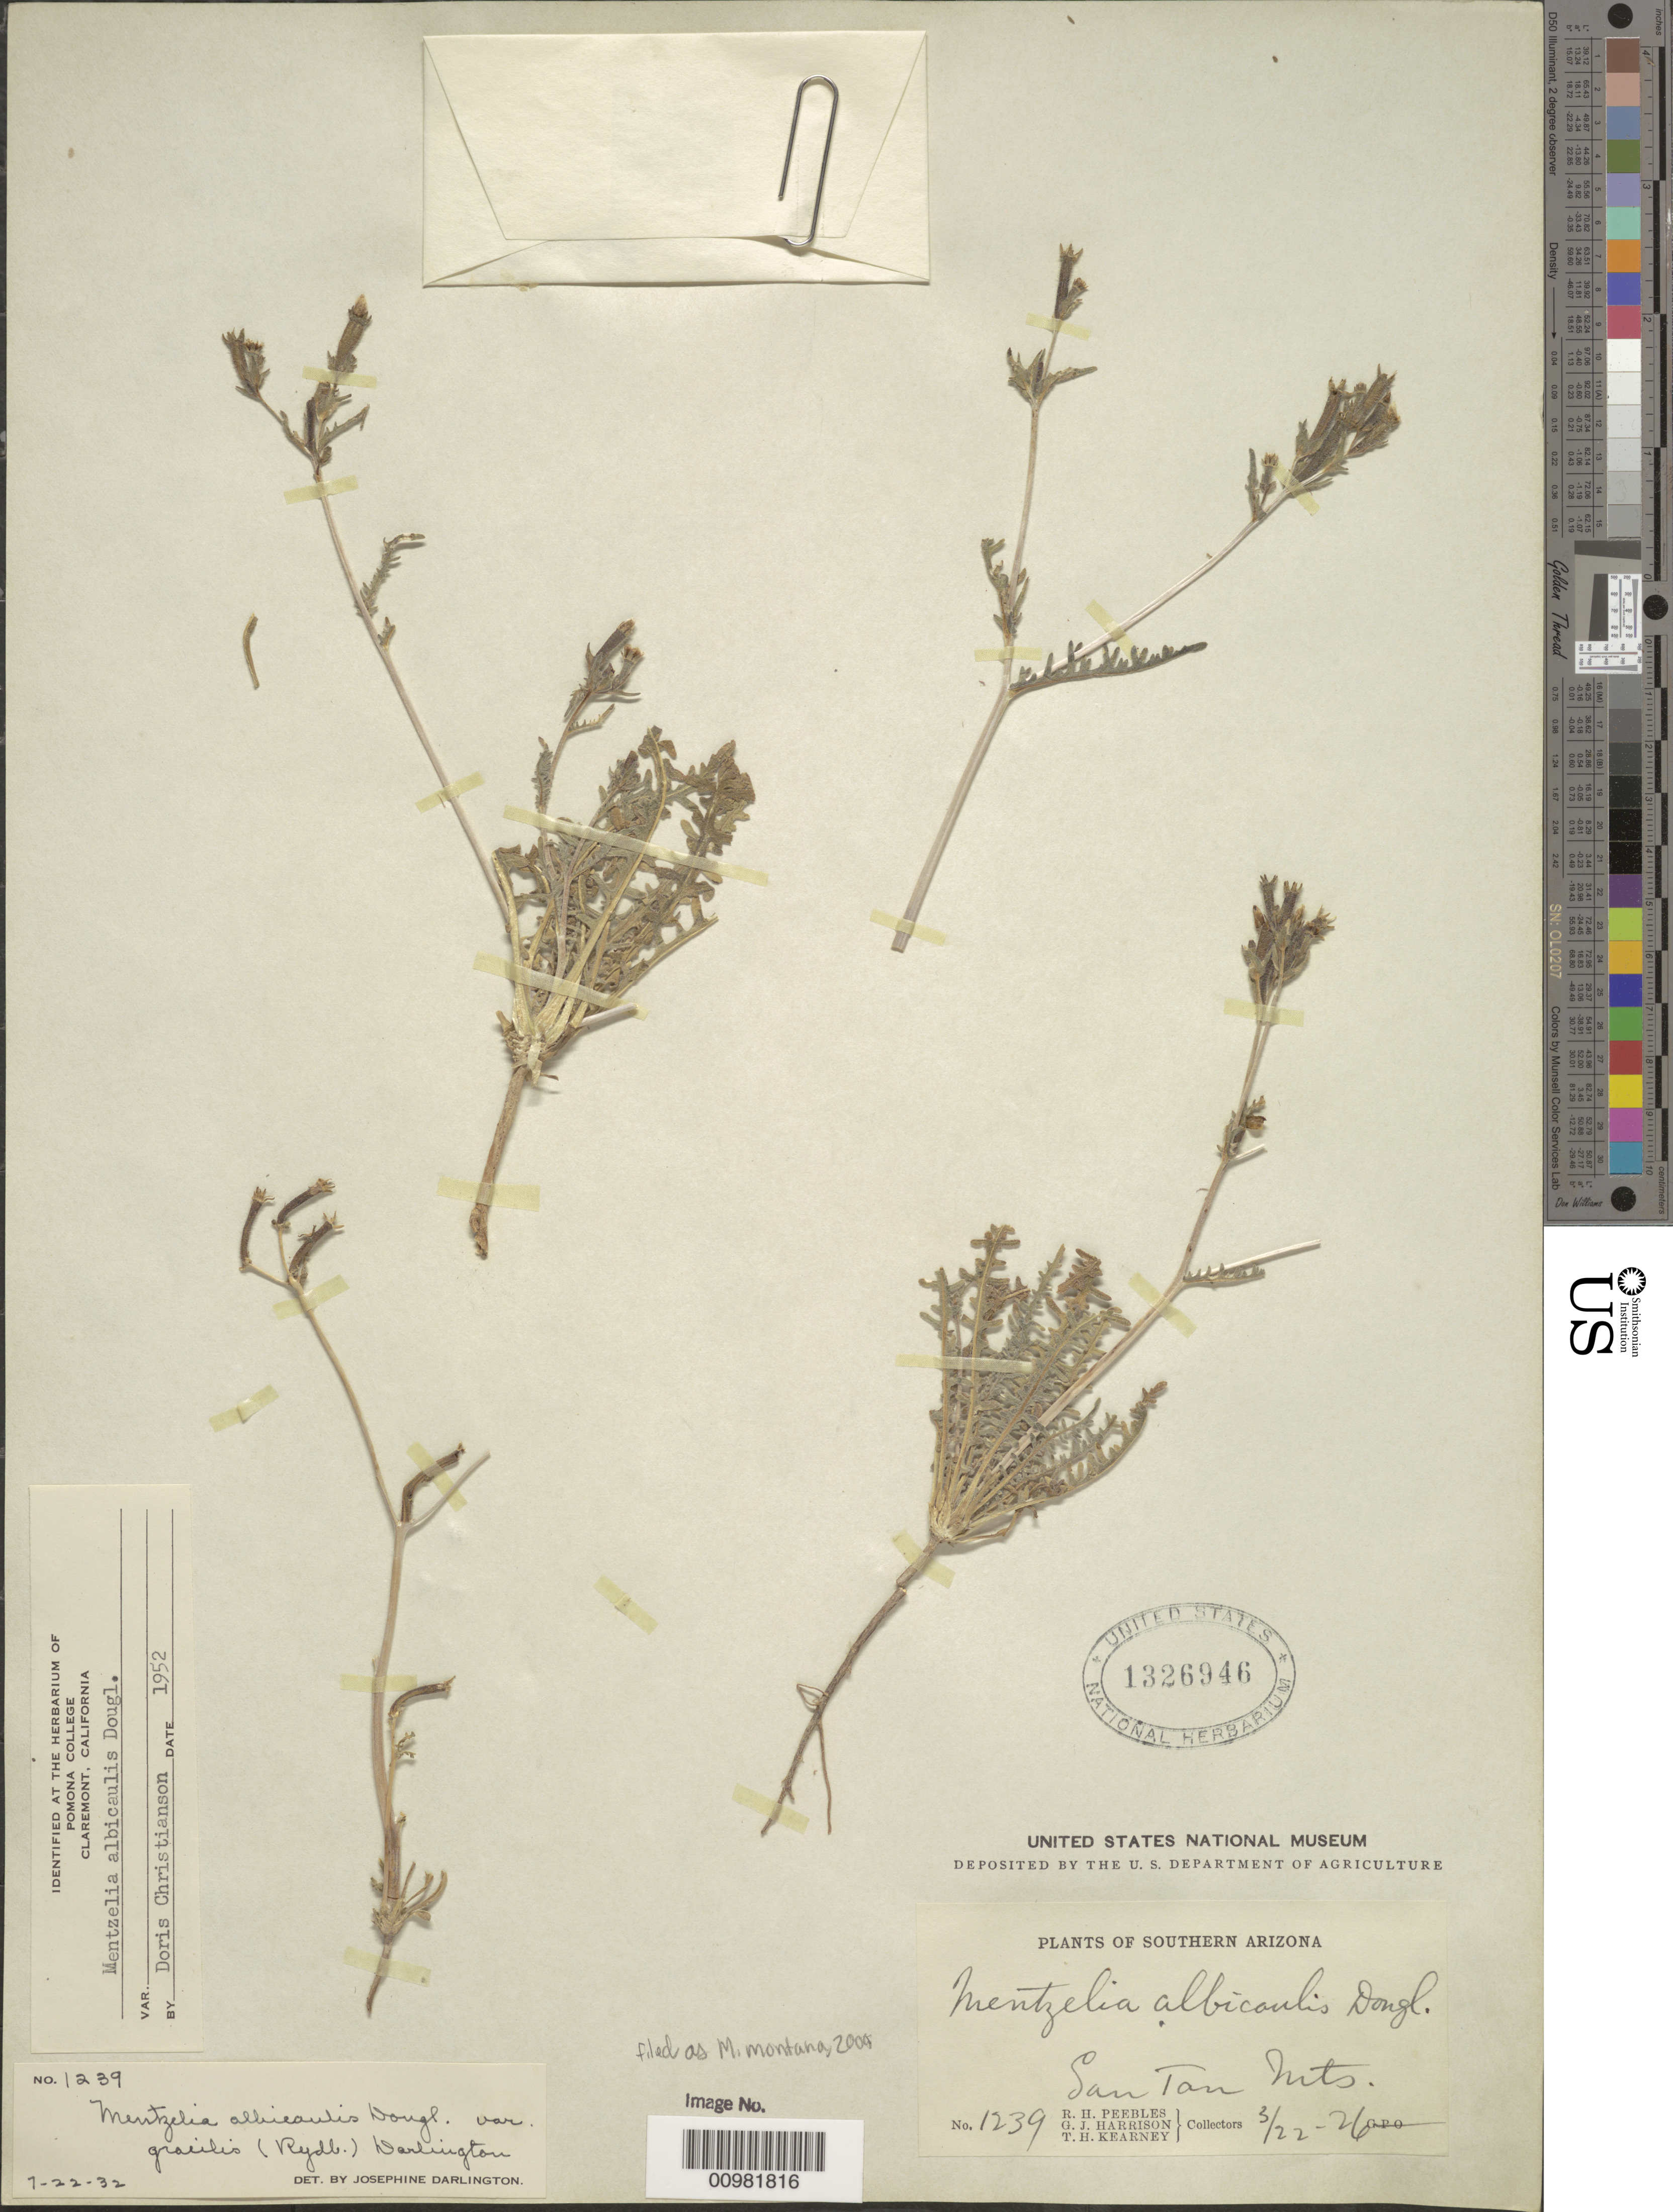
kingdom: Plantae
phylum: Tracheophyta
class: Magnoliopsida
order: Cornales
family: Loasaceae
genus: Mentzelia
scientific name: Mentzelia montana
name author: (Davidson) Davidson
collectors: R. H. Peebles & G. J. Harrison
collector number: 1239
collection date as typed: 22 Mar 1926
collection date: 1926-03-22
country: United States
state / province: Arizona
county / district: Maricopa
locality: San Tan Mts.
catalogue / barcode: US 1326946